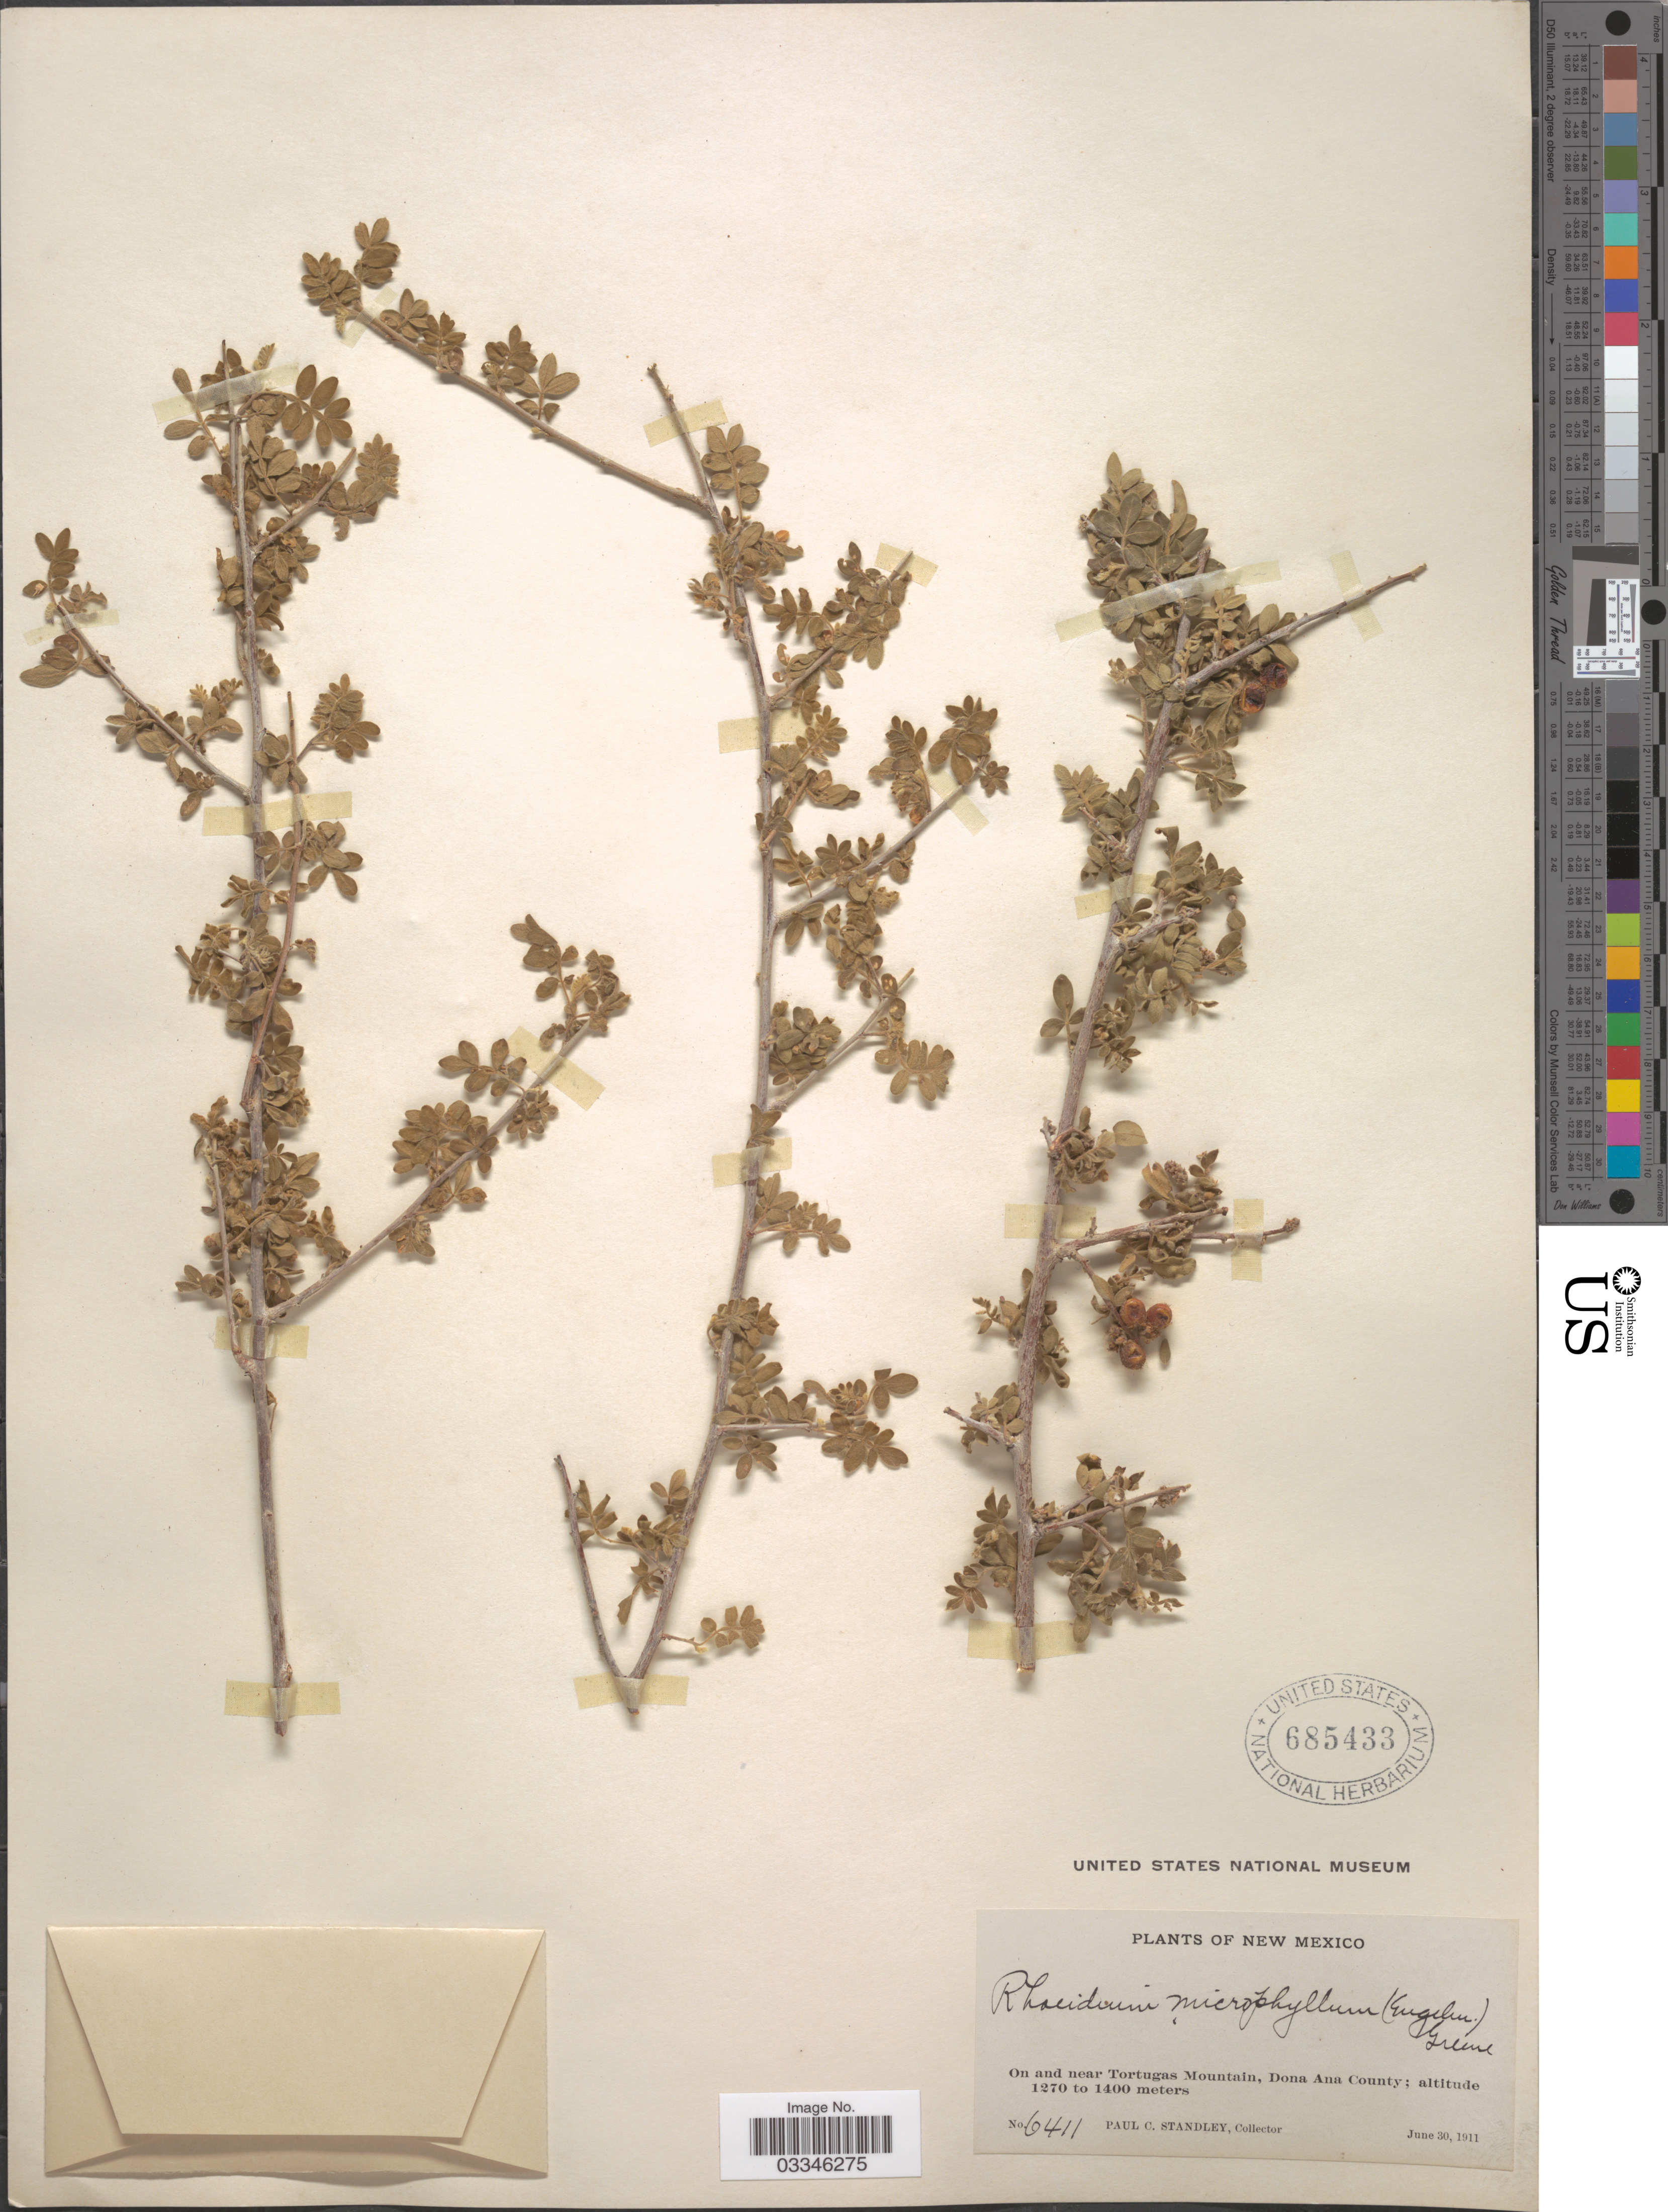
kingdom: Plantae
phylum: Tracheophyta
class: Magnoliopsida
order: Sapindales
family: Anacardiaceae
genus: Rhus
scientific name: Rhus microphylla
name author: Engelm.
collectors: P. C. Standley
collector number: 6411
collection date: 1911-06-30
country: United States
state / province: New Mexico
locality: On and near Tortugas Mountain, Dona Ana County.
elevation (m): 1270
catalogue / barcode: US 685433